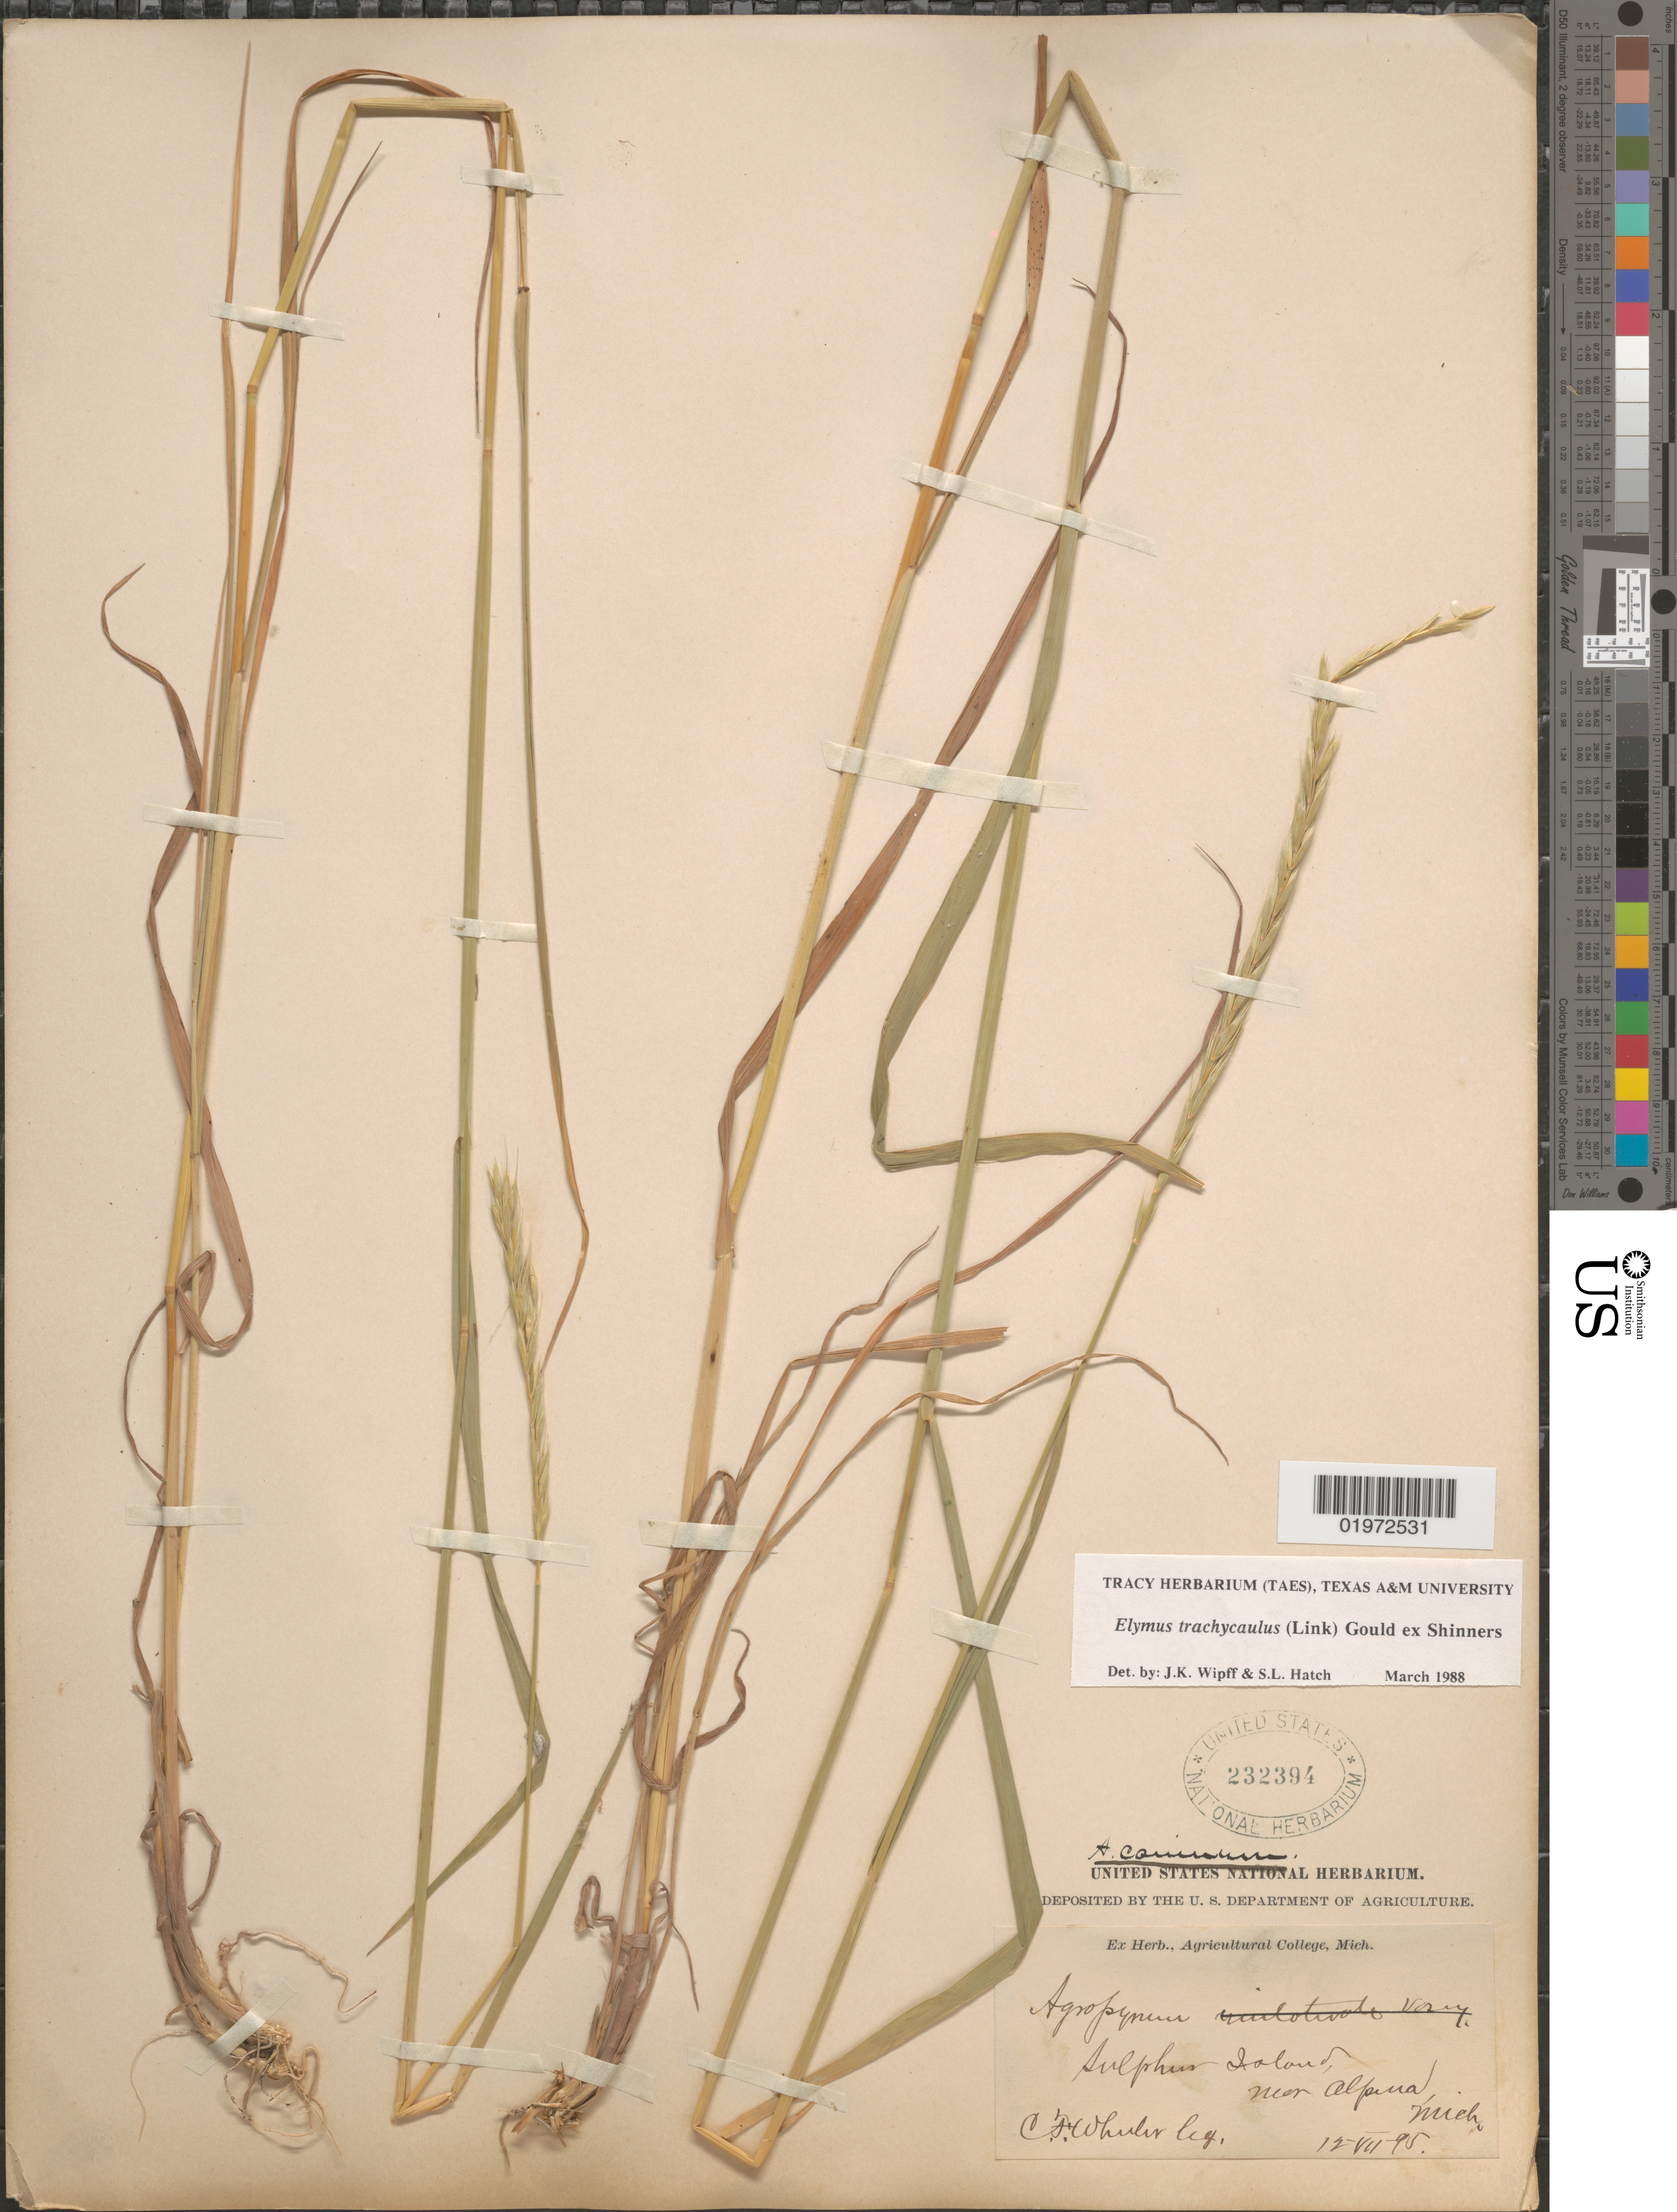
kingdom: Plantae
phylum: Tracheophyta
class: Liliopsida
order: Poales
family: Poaceae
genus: Elymus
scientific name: Elymus trachycaulus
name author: (Link) Gould ex Shinners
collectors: C. Wheeler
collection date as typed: Transcribed d/m/y: 12/7/95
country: United States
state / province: Michigan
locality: Sulphur Island, near Alpina.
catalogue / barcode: US 232394